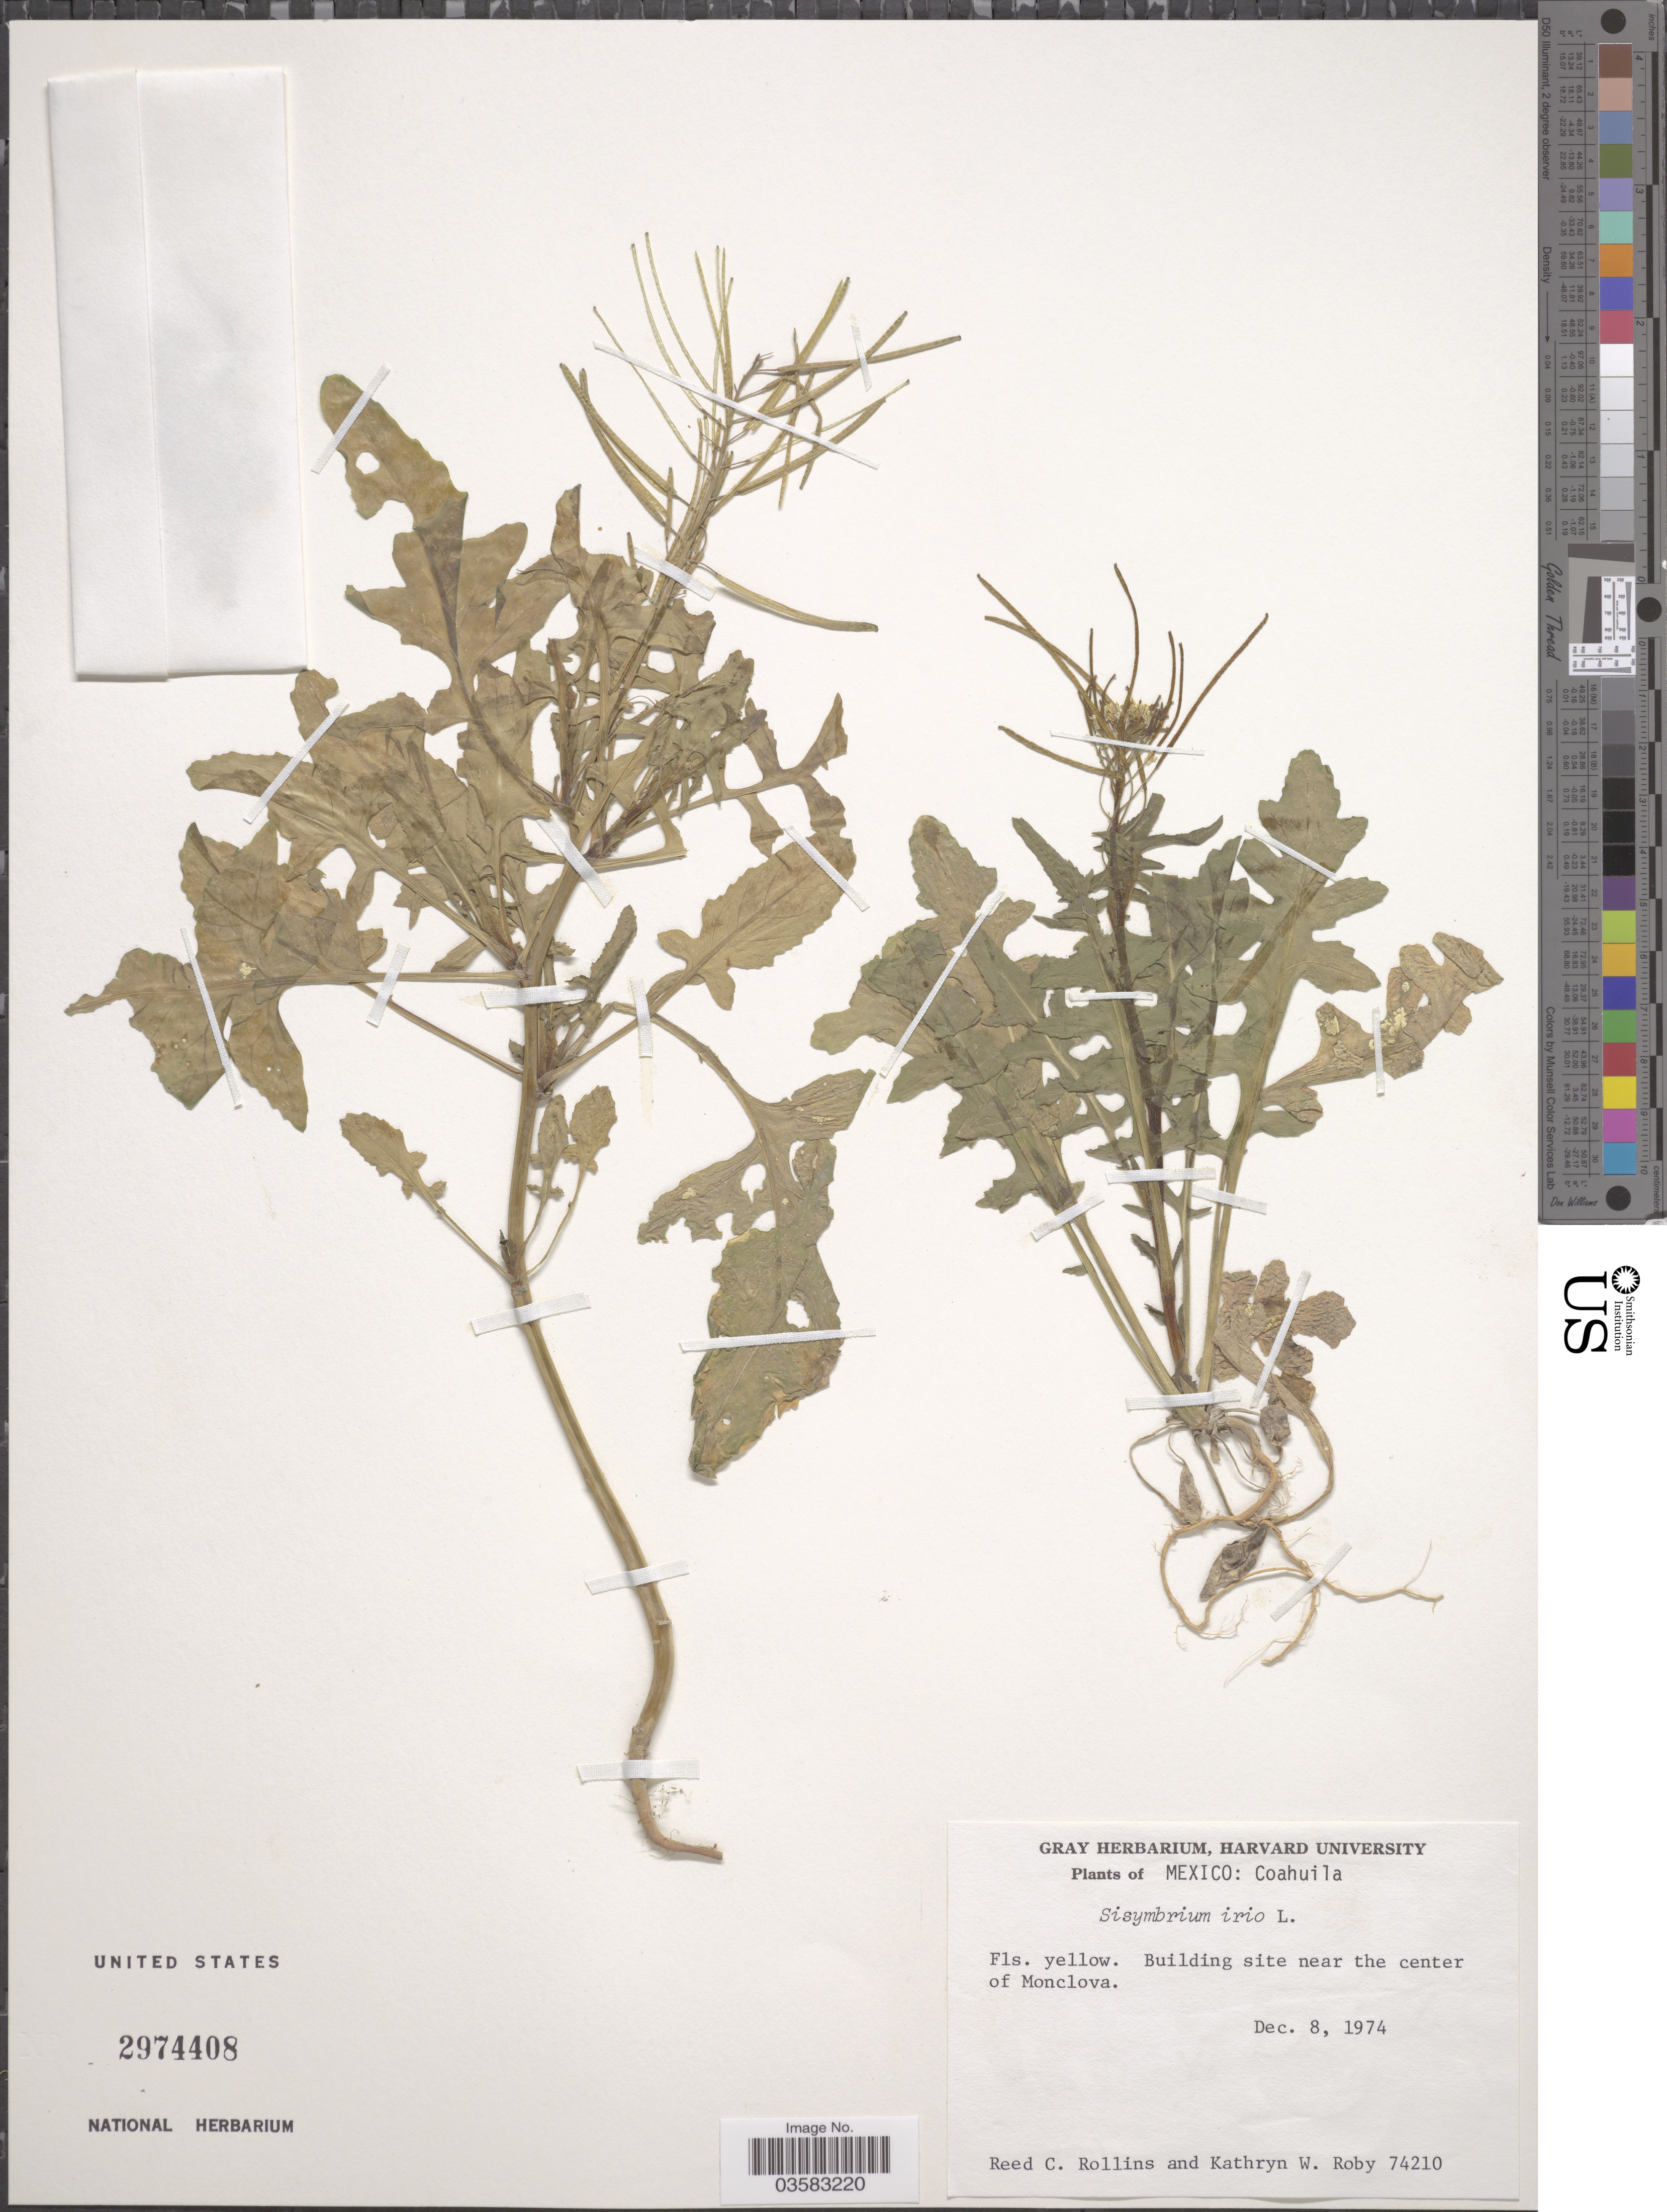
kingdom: Plantae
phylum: Tracheophyta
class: Magnoliopsida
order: Brassicales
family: Brassicaceae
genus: Sisymbrium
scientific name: Sisymbrium irio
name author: L.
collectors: R. C. Rollins & K. W. Roby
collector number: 74210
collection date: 1974-12-08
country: Mexico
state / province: Coahuila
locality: Building site near the center of Monclova.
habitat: building site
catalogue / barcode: US 2974408